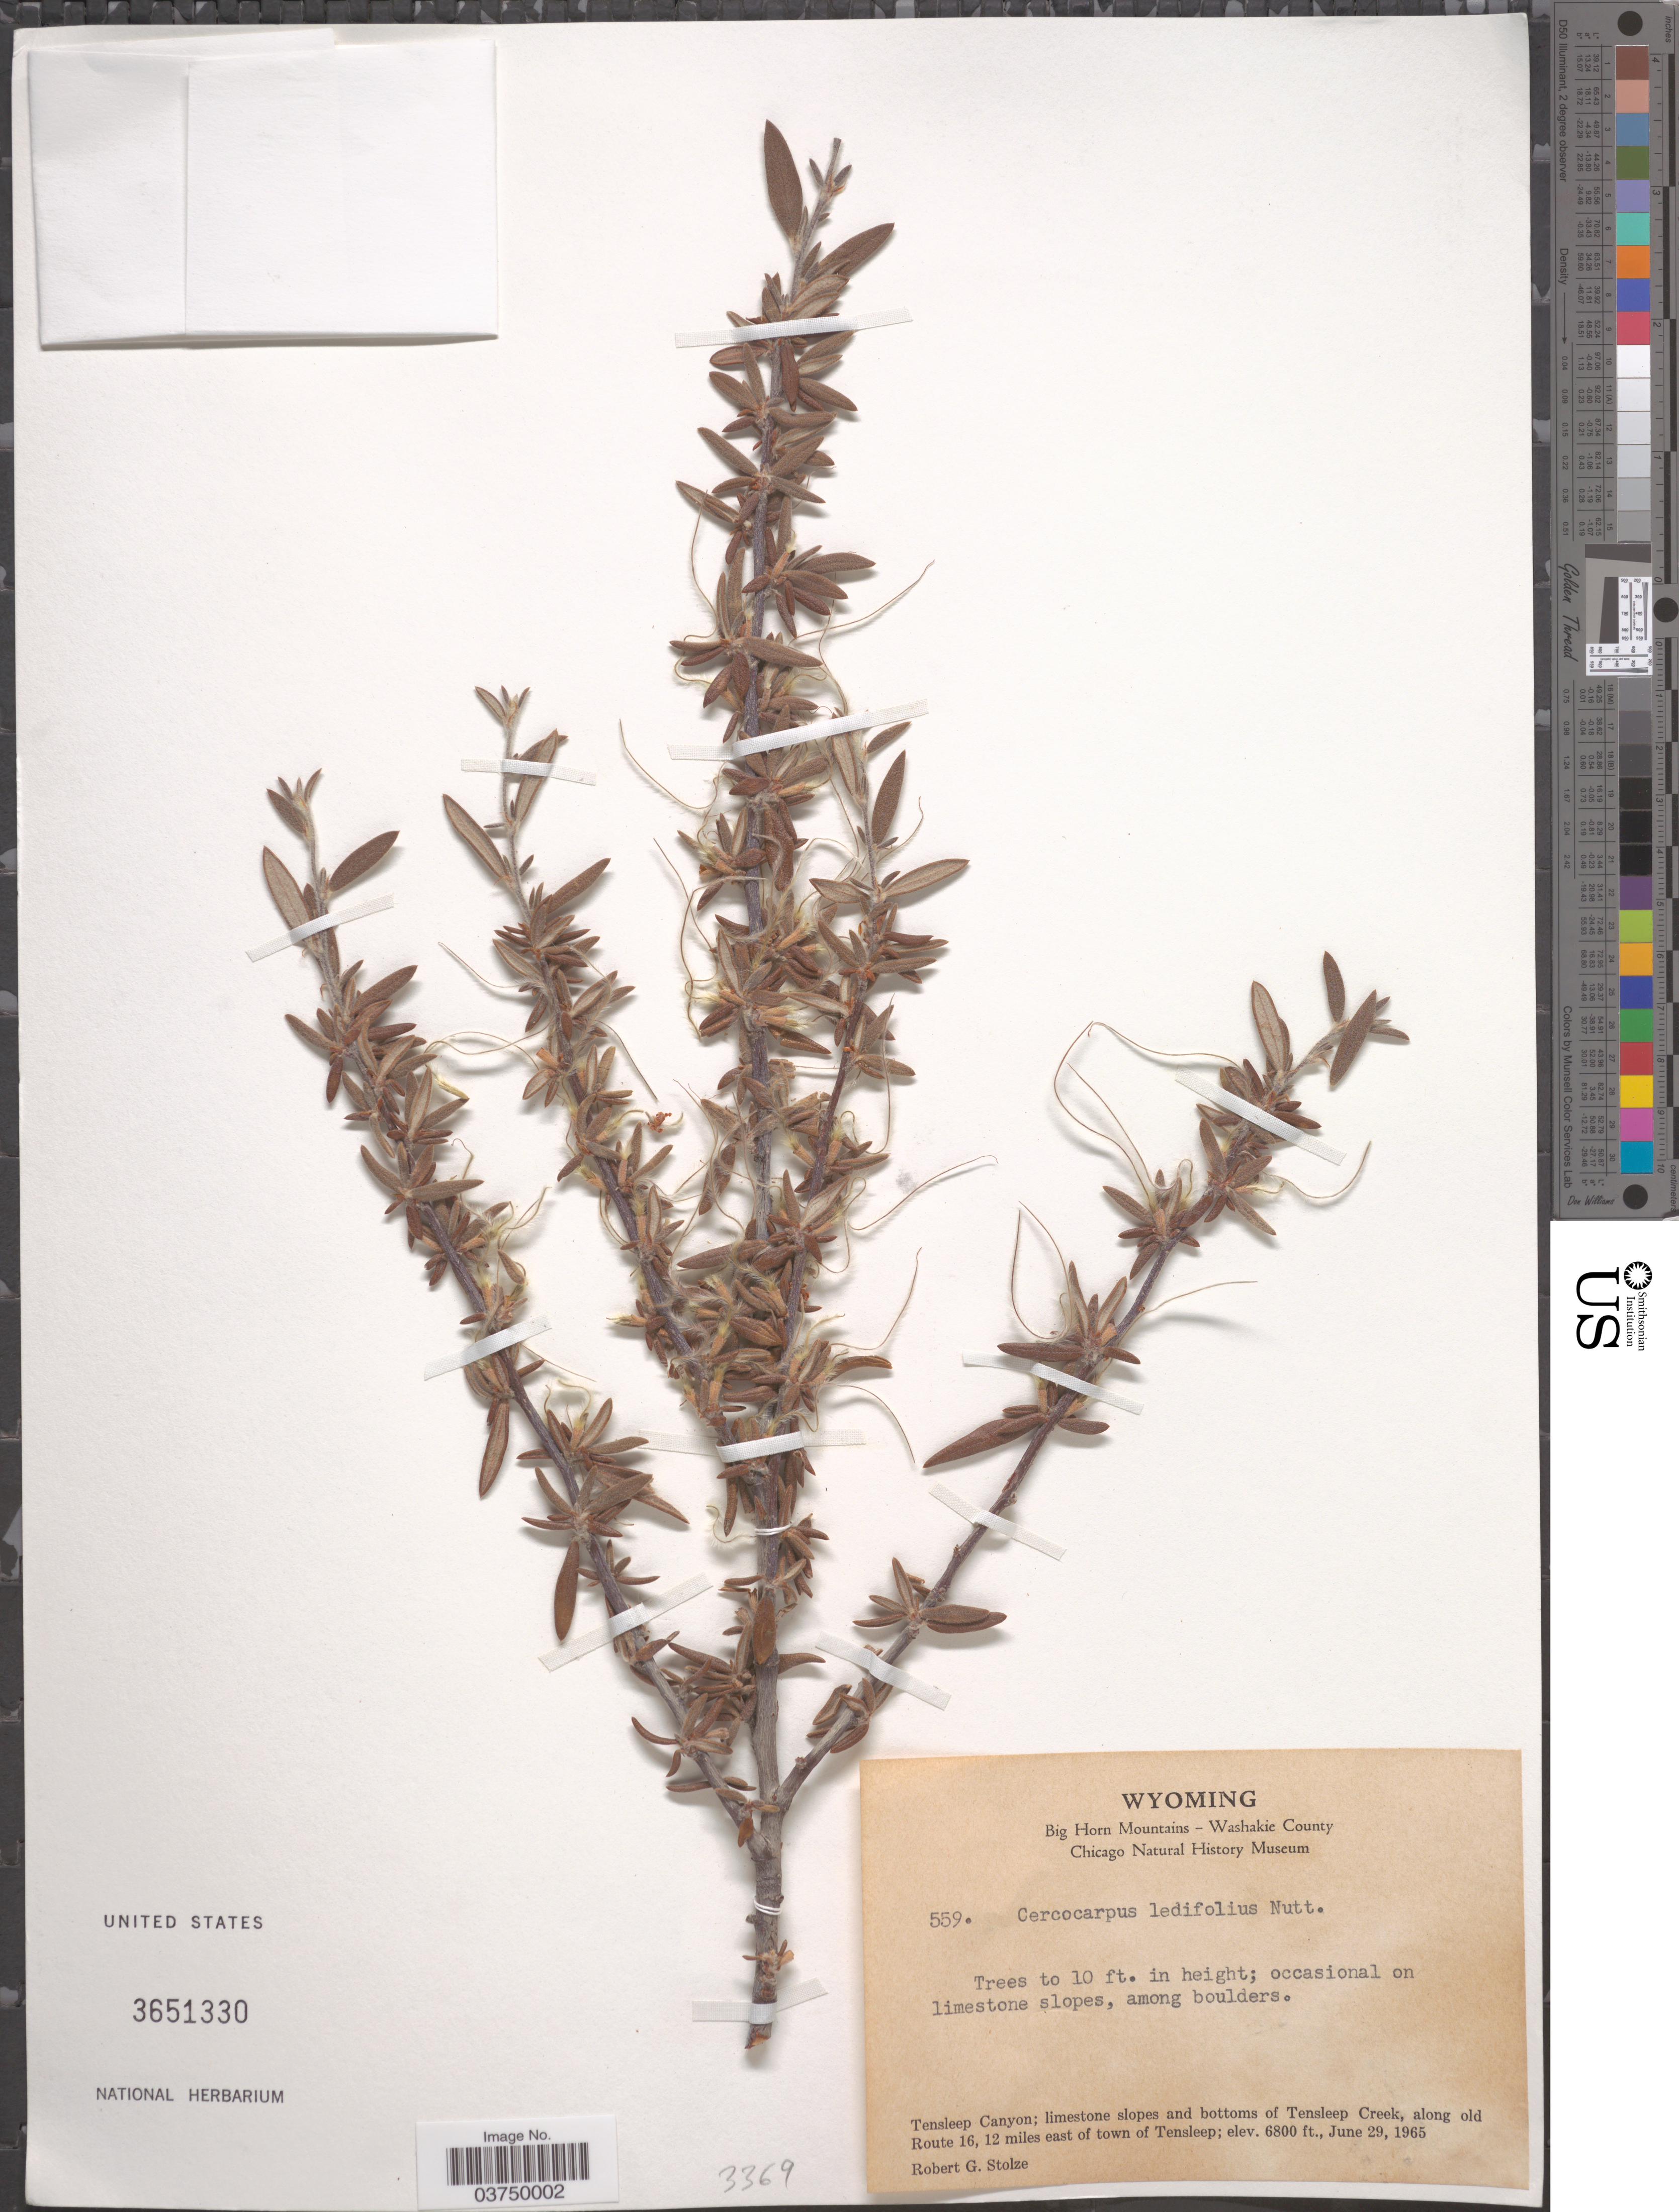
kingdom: Plantae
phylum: Tracheophyta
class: Magnoliopsida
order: Rosales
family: Rosaceae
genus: Cercocarpus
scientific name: Cercocarpus ledifolius var. intercedens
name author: C.K. Schneid.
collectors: R. G. Stolze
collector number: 559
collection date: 1965-06-29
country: United States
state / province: Wyoming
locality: Big Horn Mountains - Washakie County. Tensleep Canyon; limestone slopes and bottoms of Tensleep Creek, along old Route 16, 12 miles east of town of Tensleep.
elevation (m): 2073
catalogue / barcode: US 3651330